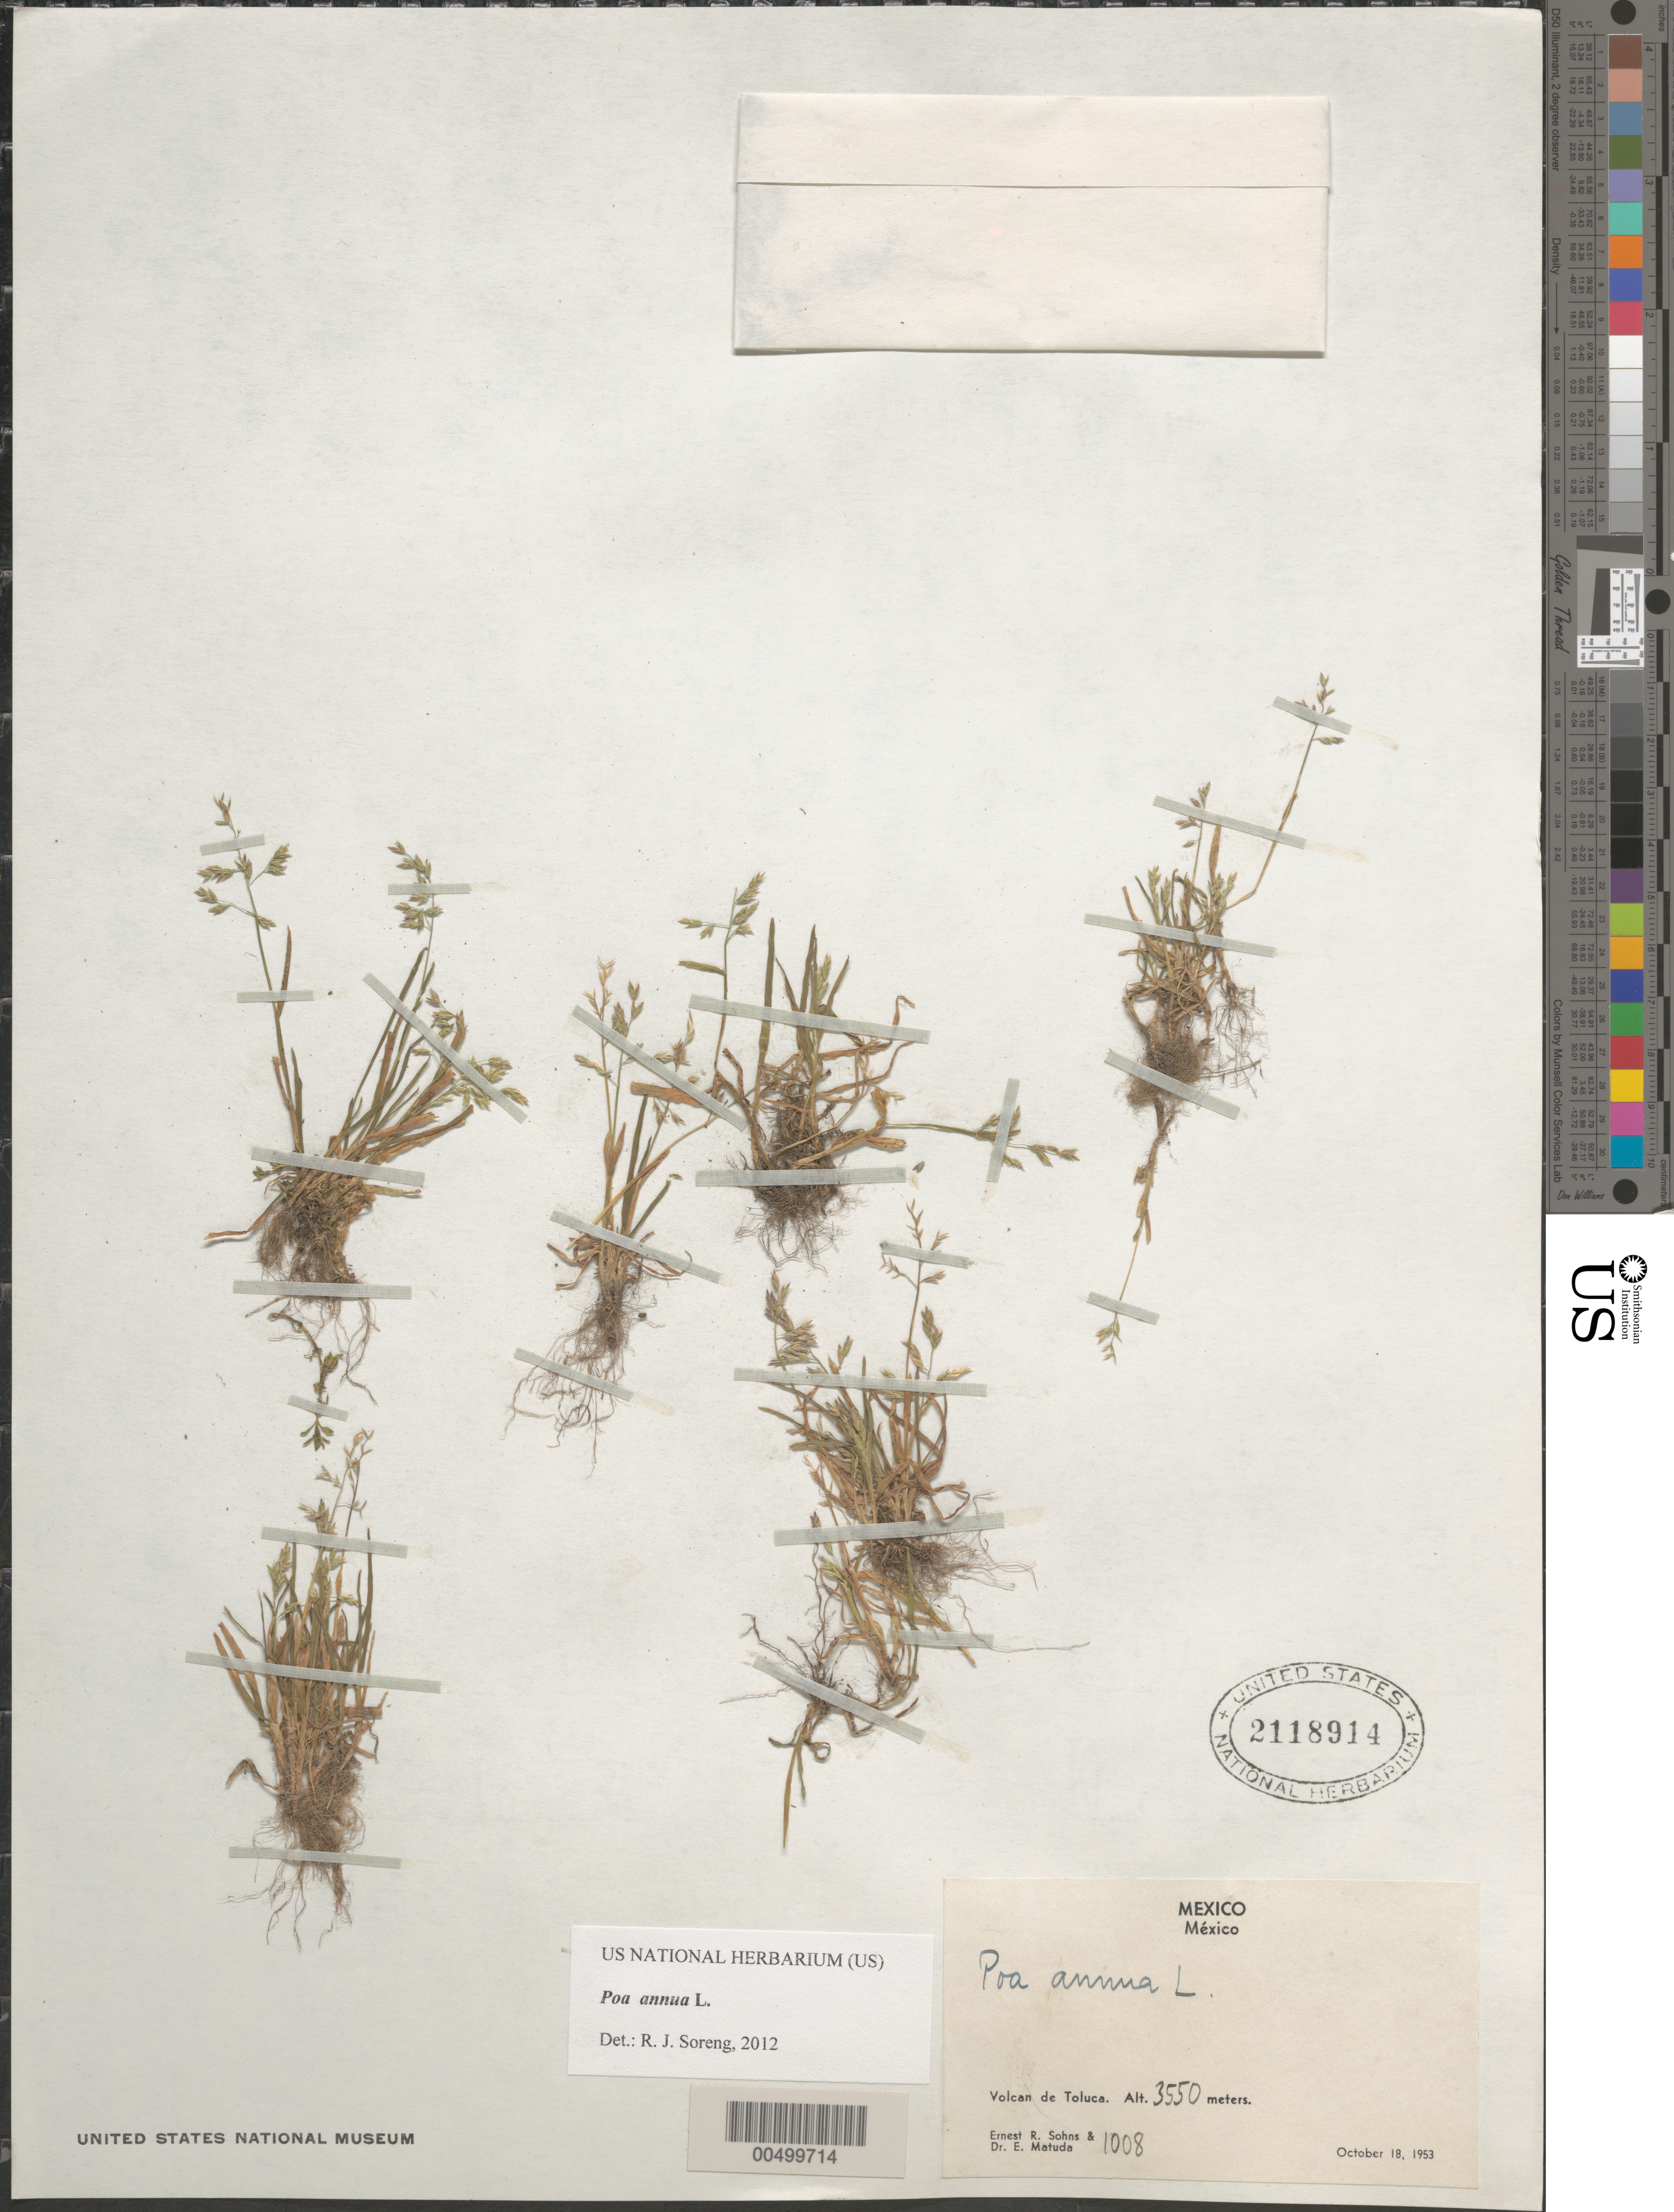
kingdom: Plantae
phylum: Tracheophyta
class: Liliopsida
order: Poales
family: Poaceae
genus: Poa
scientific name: Poa annua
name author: L.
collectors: E. R. Sohns & E. Matuda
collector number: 1008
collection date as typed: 18 Oct 1953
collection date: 1953-10-18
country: Mexico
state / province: México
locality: Volcan de Toluca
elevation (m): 3550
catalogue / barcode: US 2118914